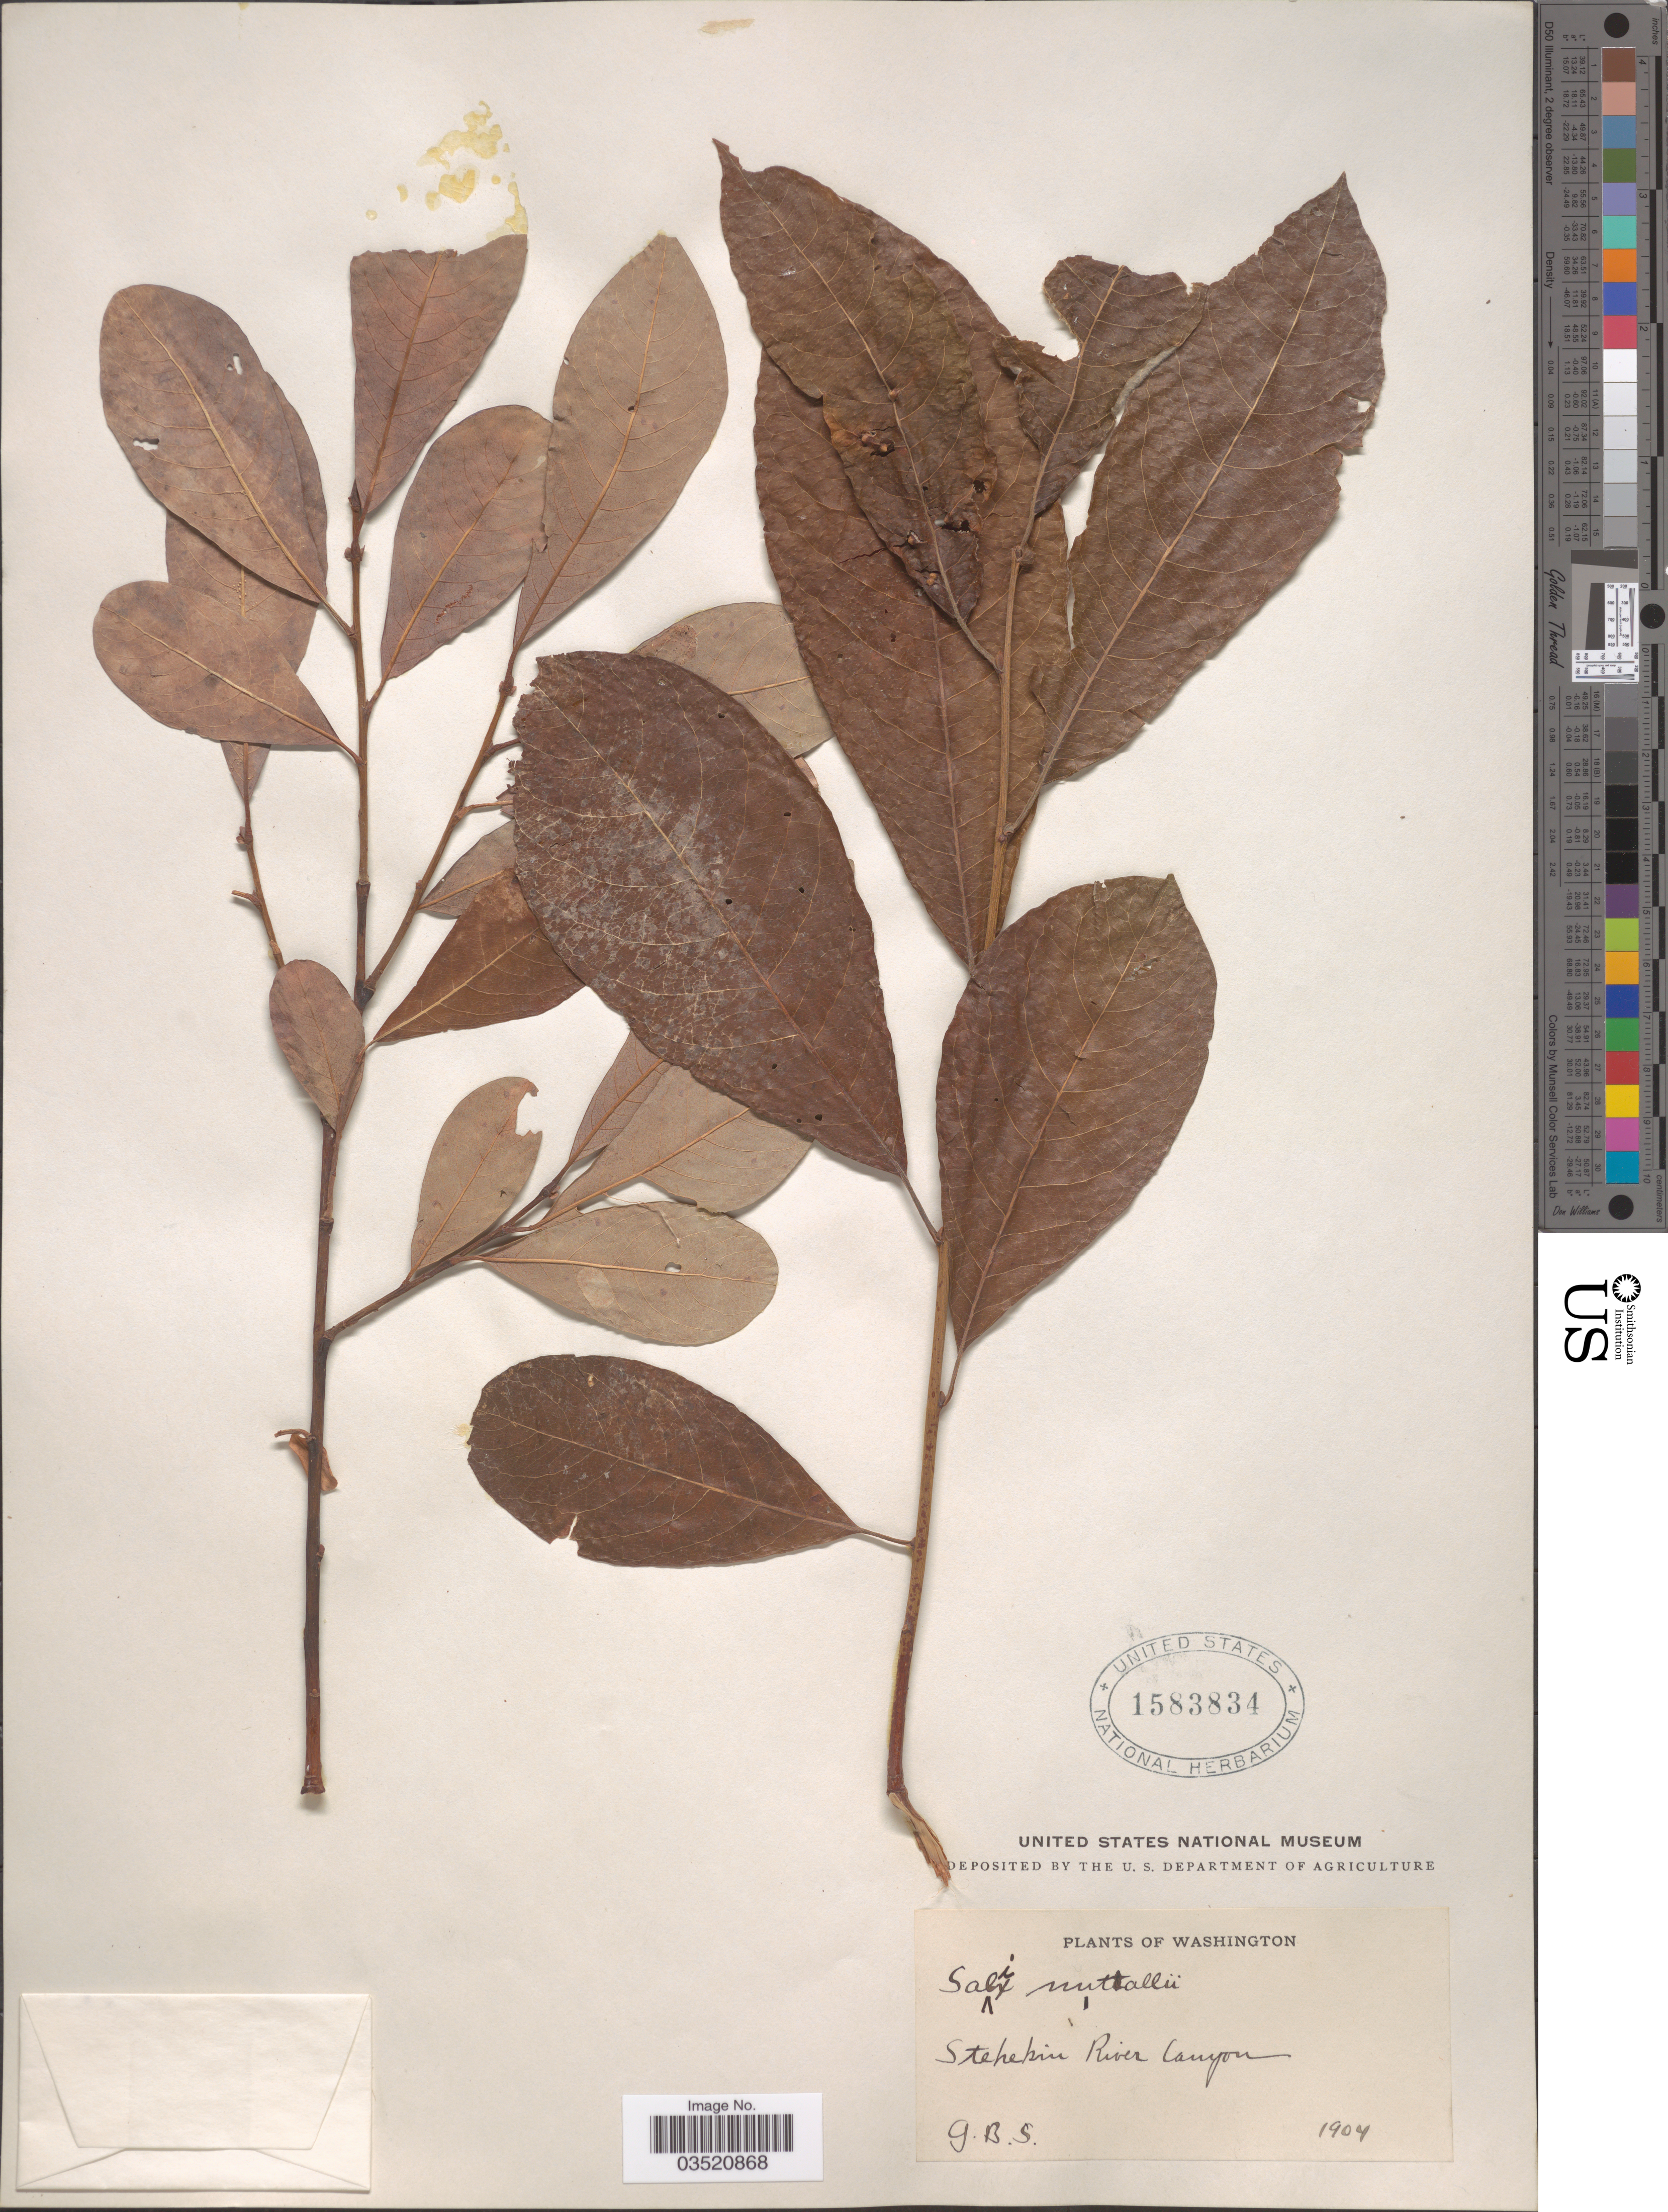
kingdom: Plantae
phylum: Tracheophyta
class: Magnoliopsida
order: Malpighiales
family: Salicaceae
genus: Salix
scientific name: Salix scouleriana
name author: Barratt ex Hook.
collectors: G. B. S.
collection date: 1904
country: United States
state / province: Washington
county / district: Chelan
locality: Stehekin River Canyon.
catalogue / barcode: US 1583834